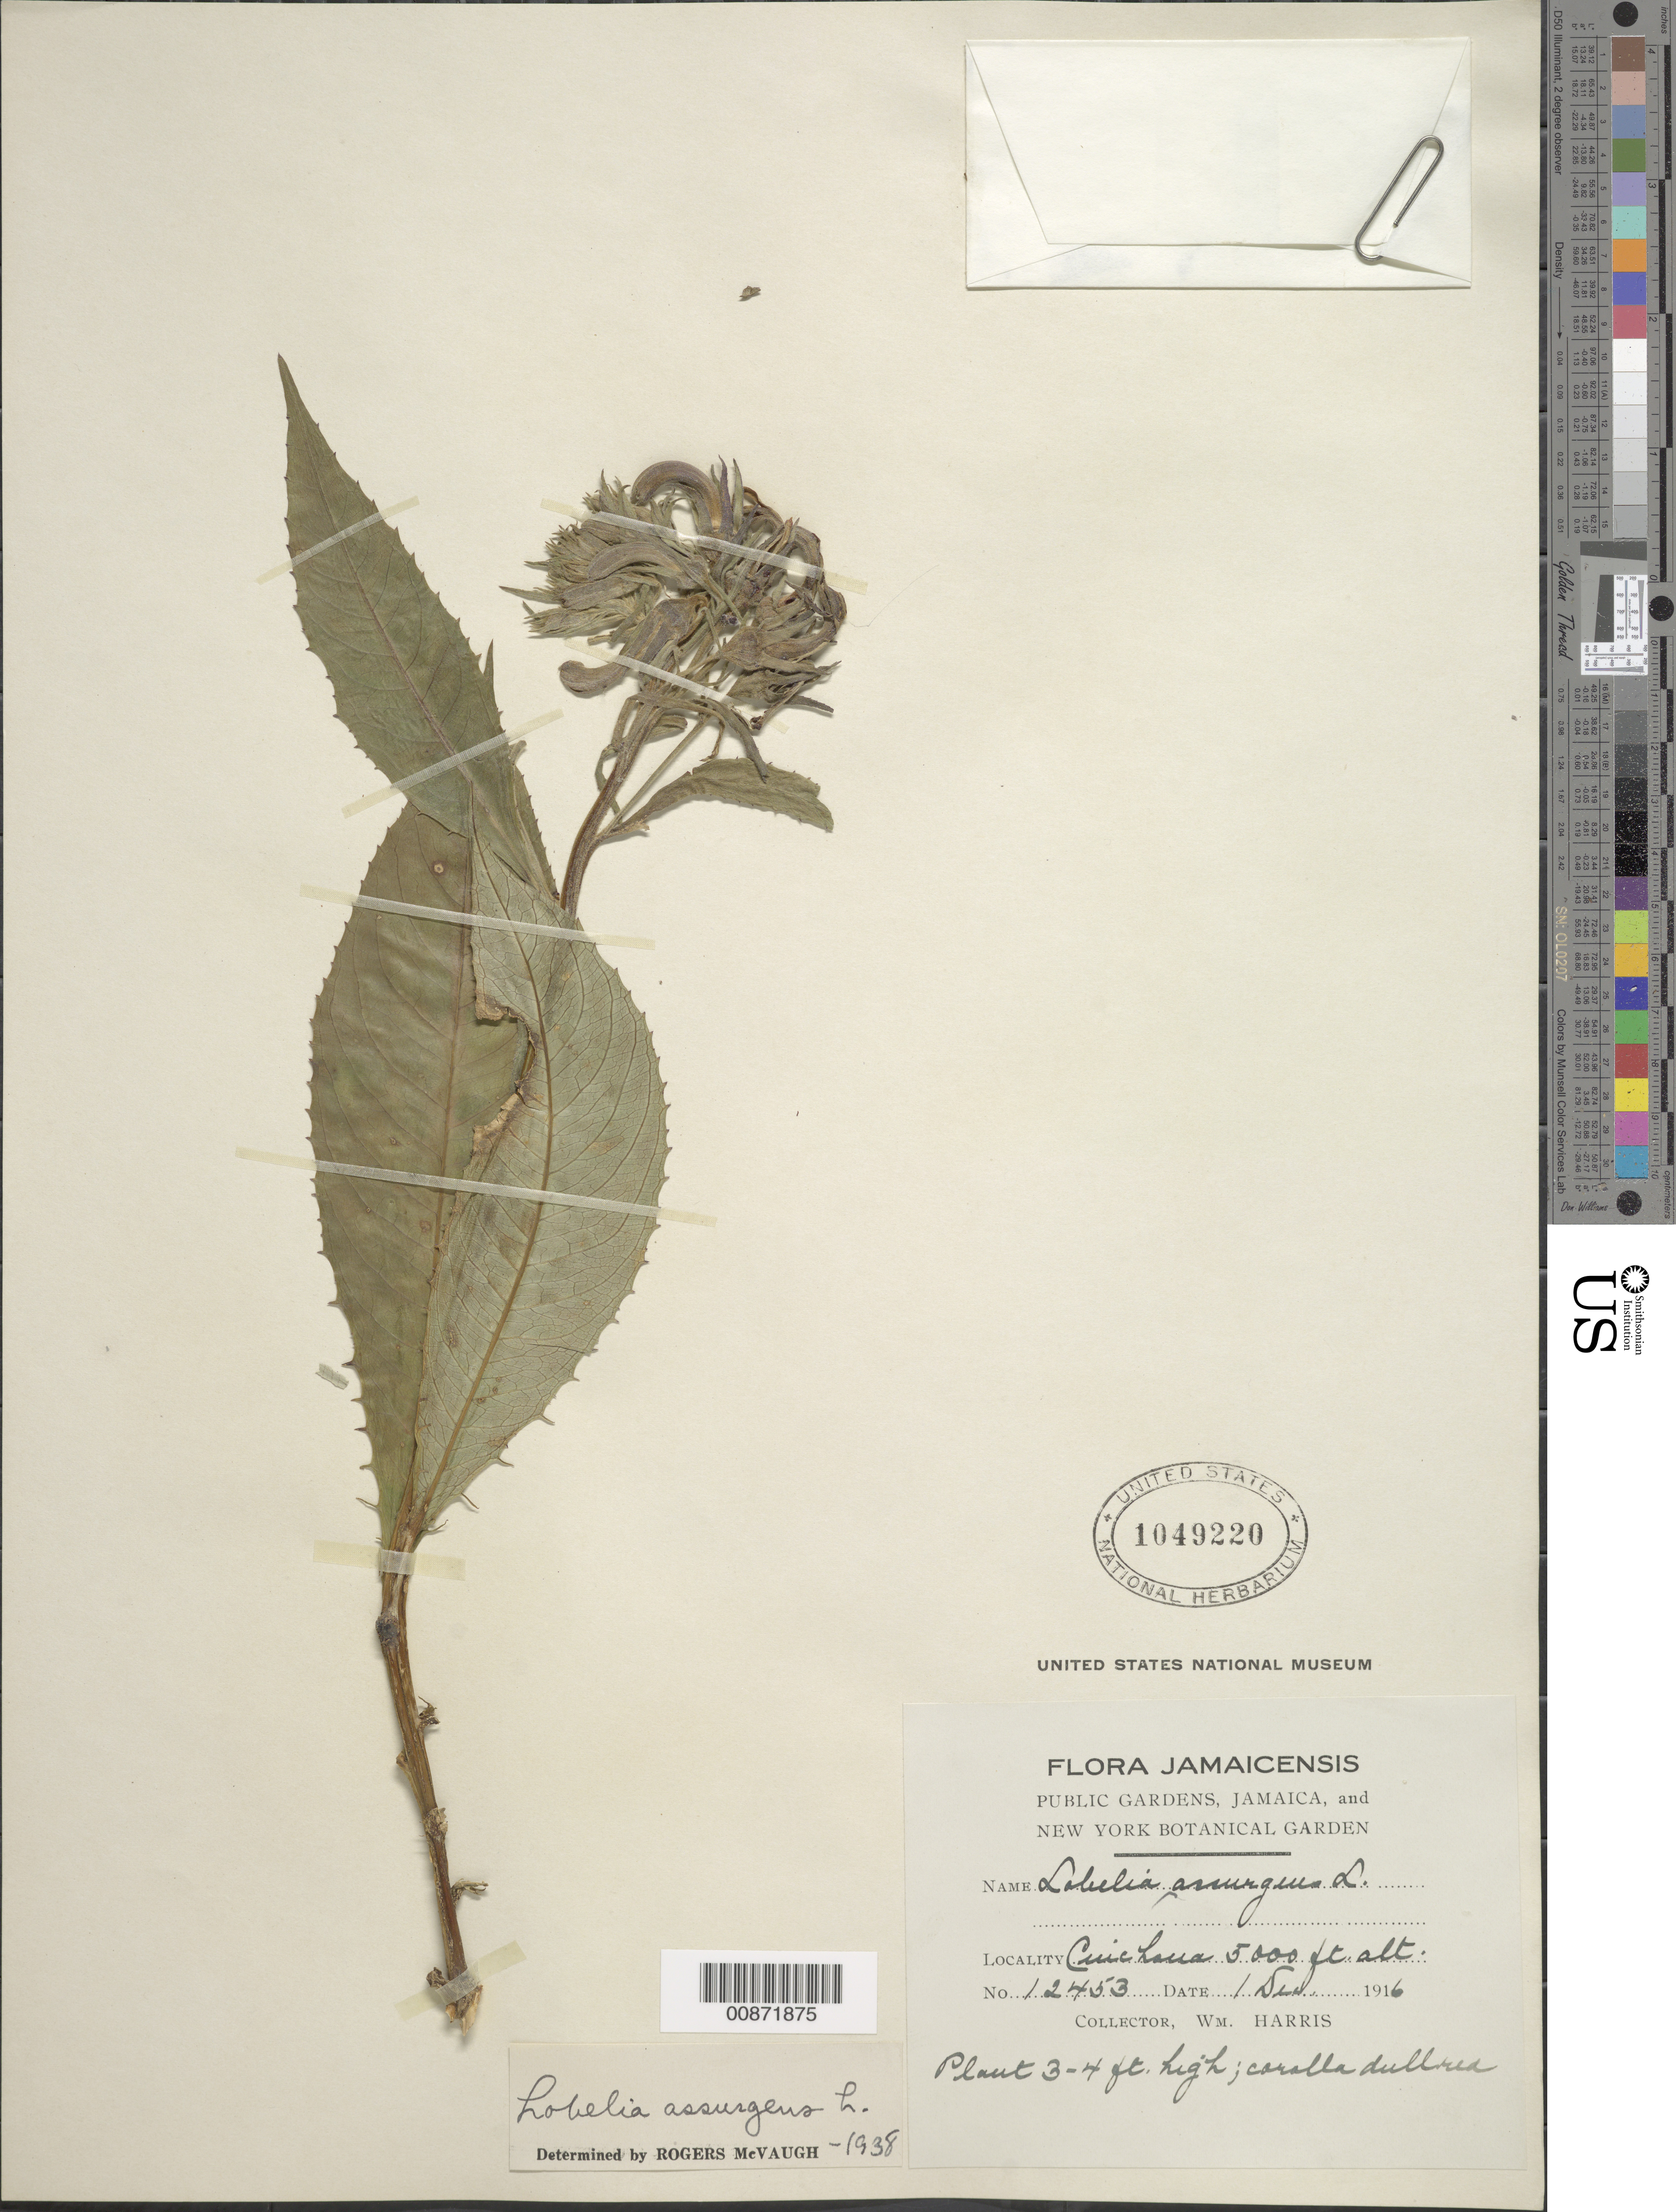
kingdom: Plantae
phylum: Tracheophyta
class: Magnoliopsida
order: Asterales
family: Campanulaceae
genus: Lobelia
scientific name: Lobelia assurgens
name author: L.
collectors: W. H. Harris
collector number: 12453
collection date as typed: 01 Dec 1916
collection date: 1916-12-01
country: Jamaica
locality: Cuichaua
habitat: Montane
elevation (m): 1524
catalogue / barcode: US 1049220